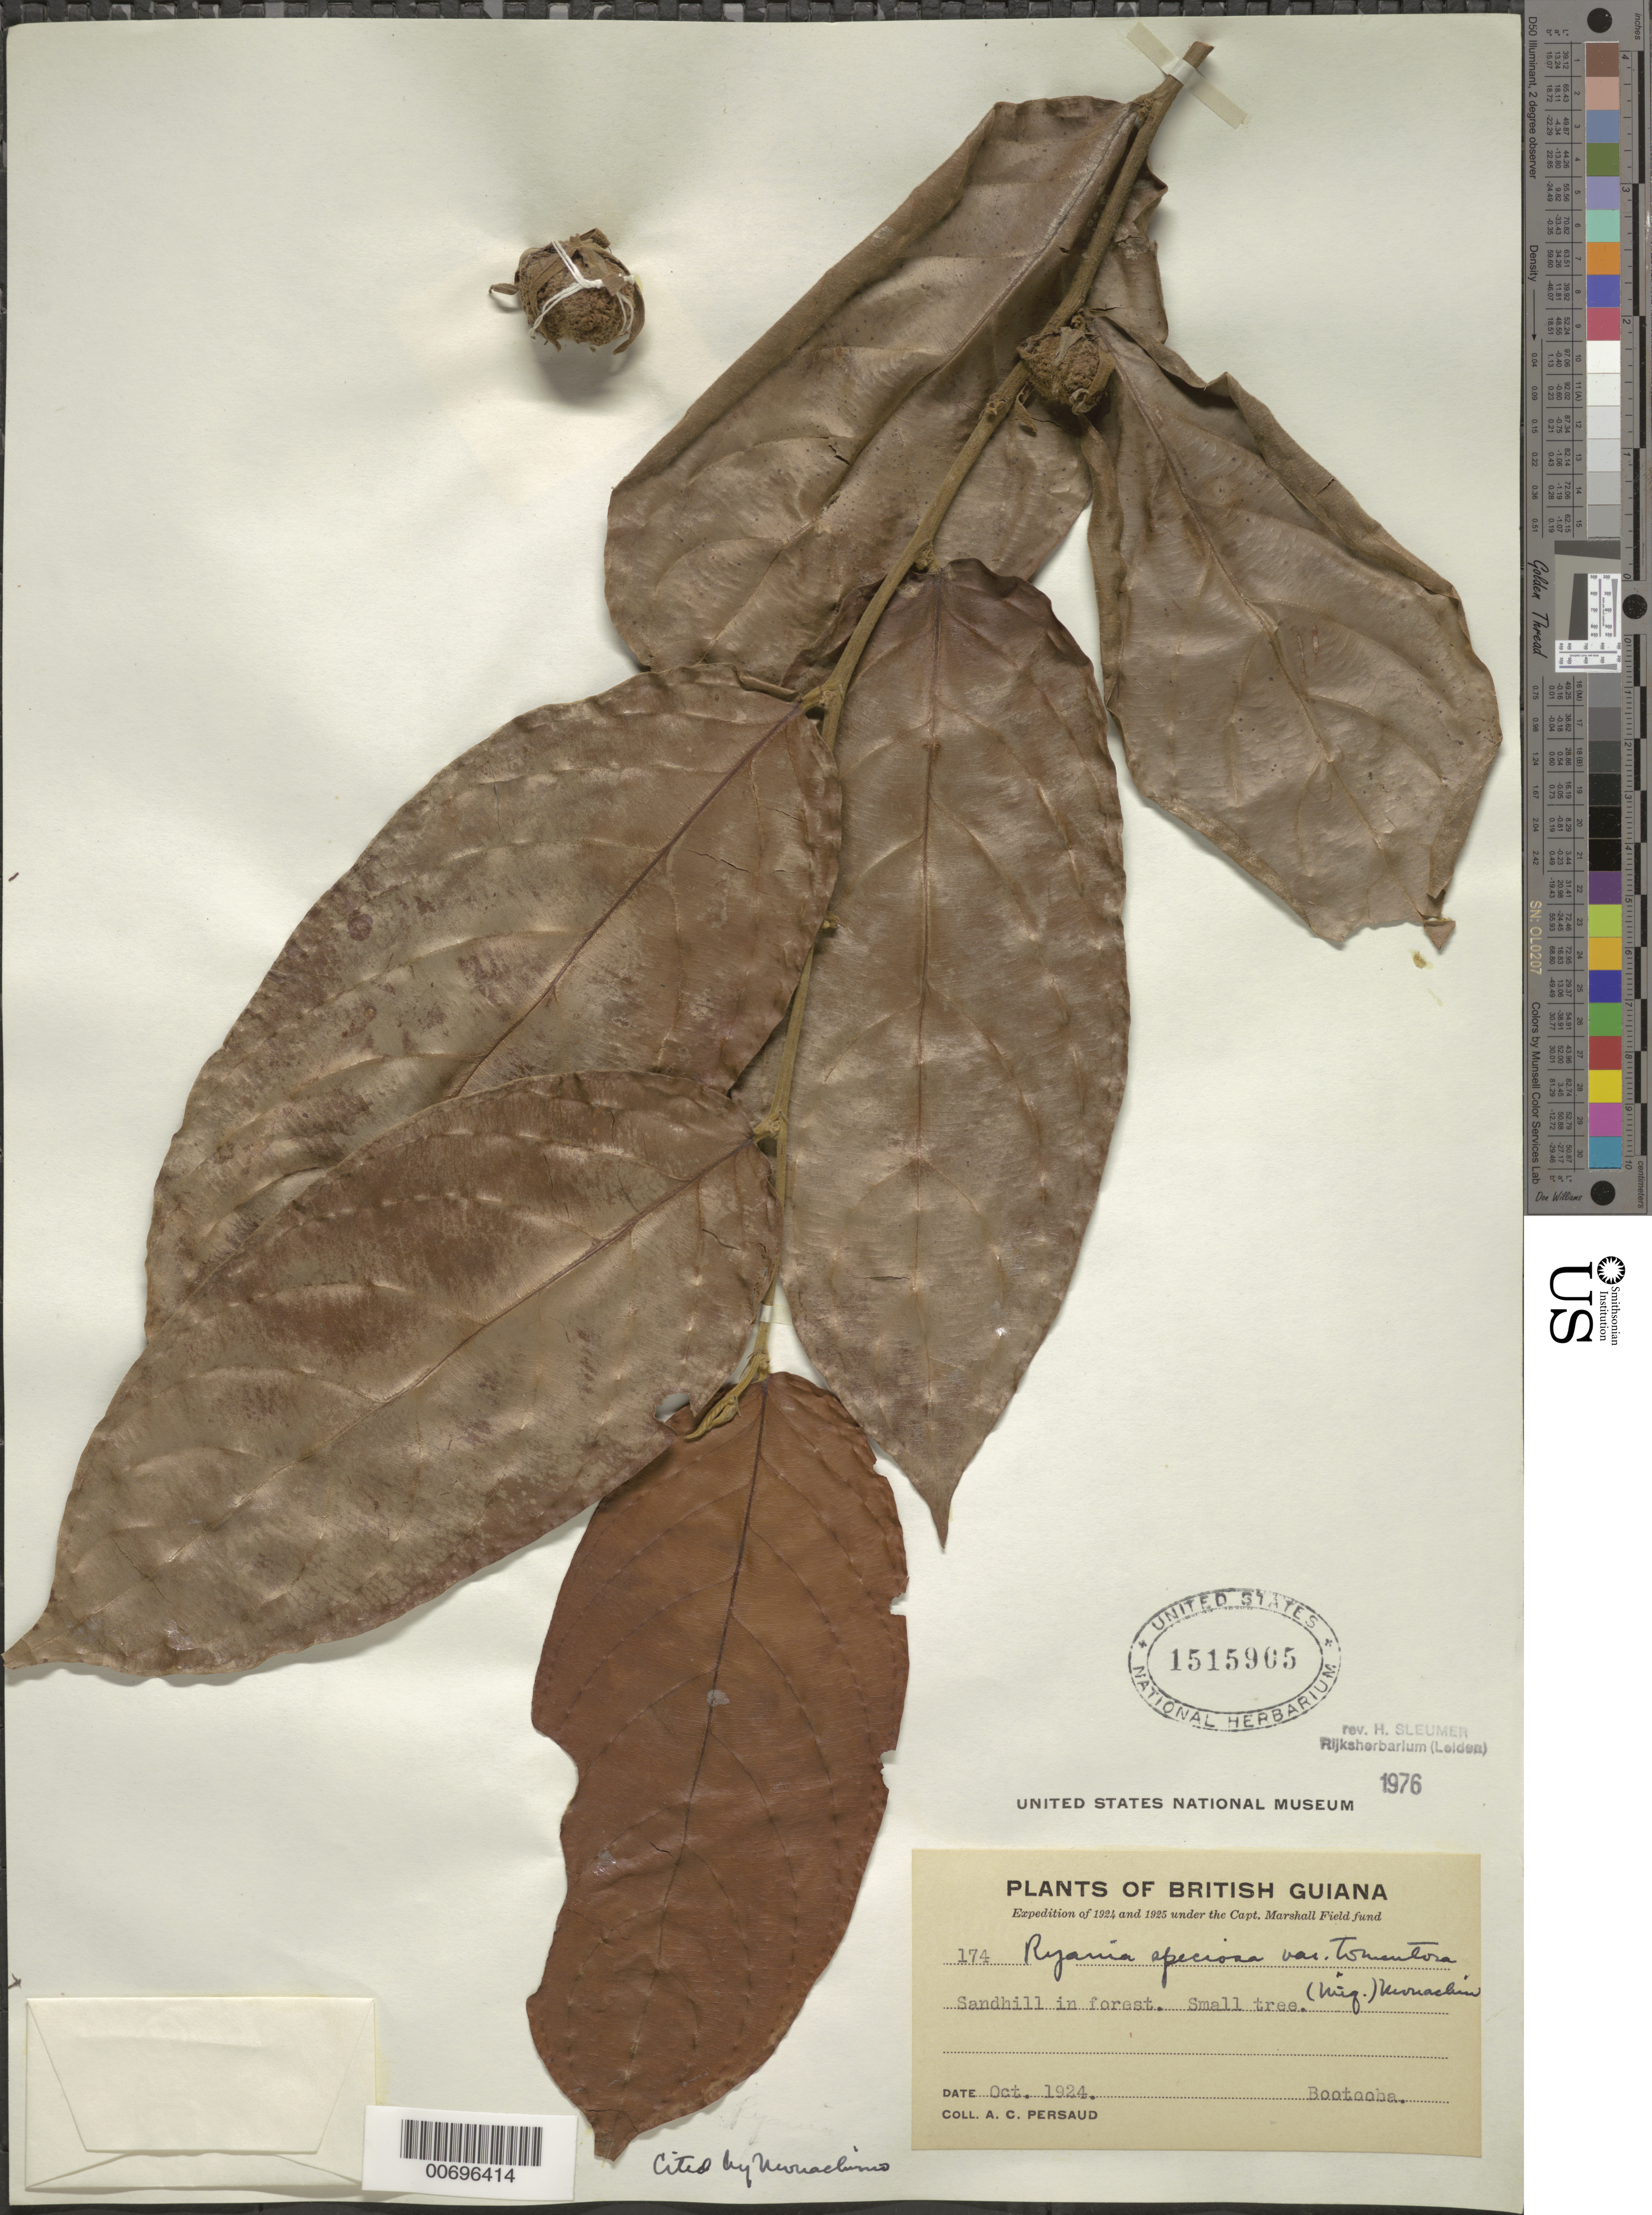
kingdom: Plantae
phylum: Tracheophyta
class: Magnoliopsida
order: Malpighiales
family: Salicaceae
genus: Ryania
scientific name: Ryania speciosa var. tomentosa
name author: (Miq.) Monach.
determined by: Sleumer, H. O.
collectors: A. Persaud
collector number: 174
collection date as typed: Oct-24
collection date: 1924-10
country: Guyana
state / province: U. Demerara-Berbice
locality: Malali, Demerara R.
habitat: Sandhill in forest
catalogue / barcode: US 1515965